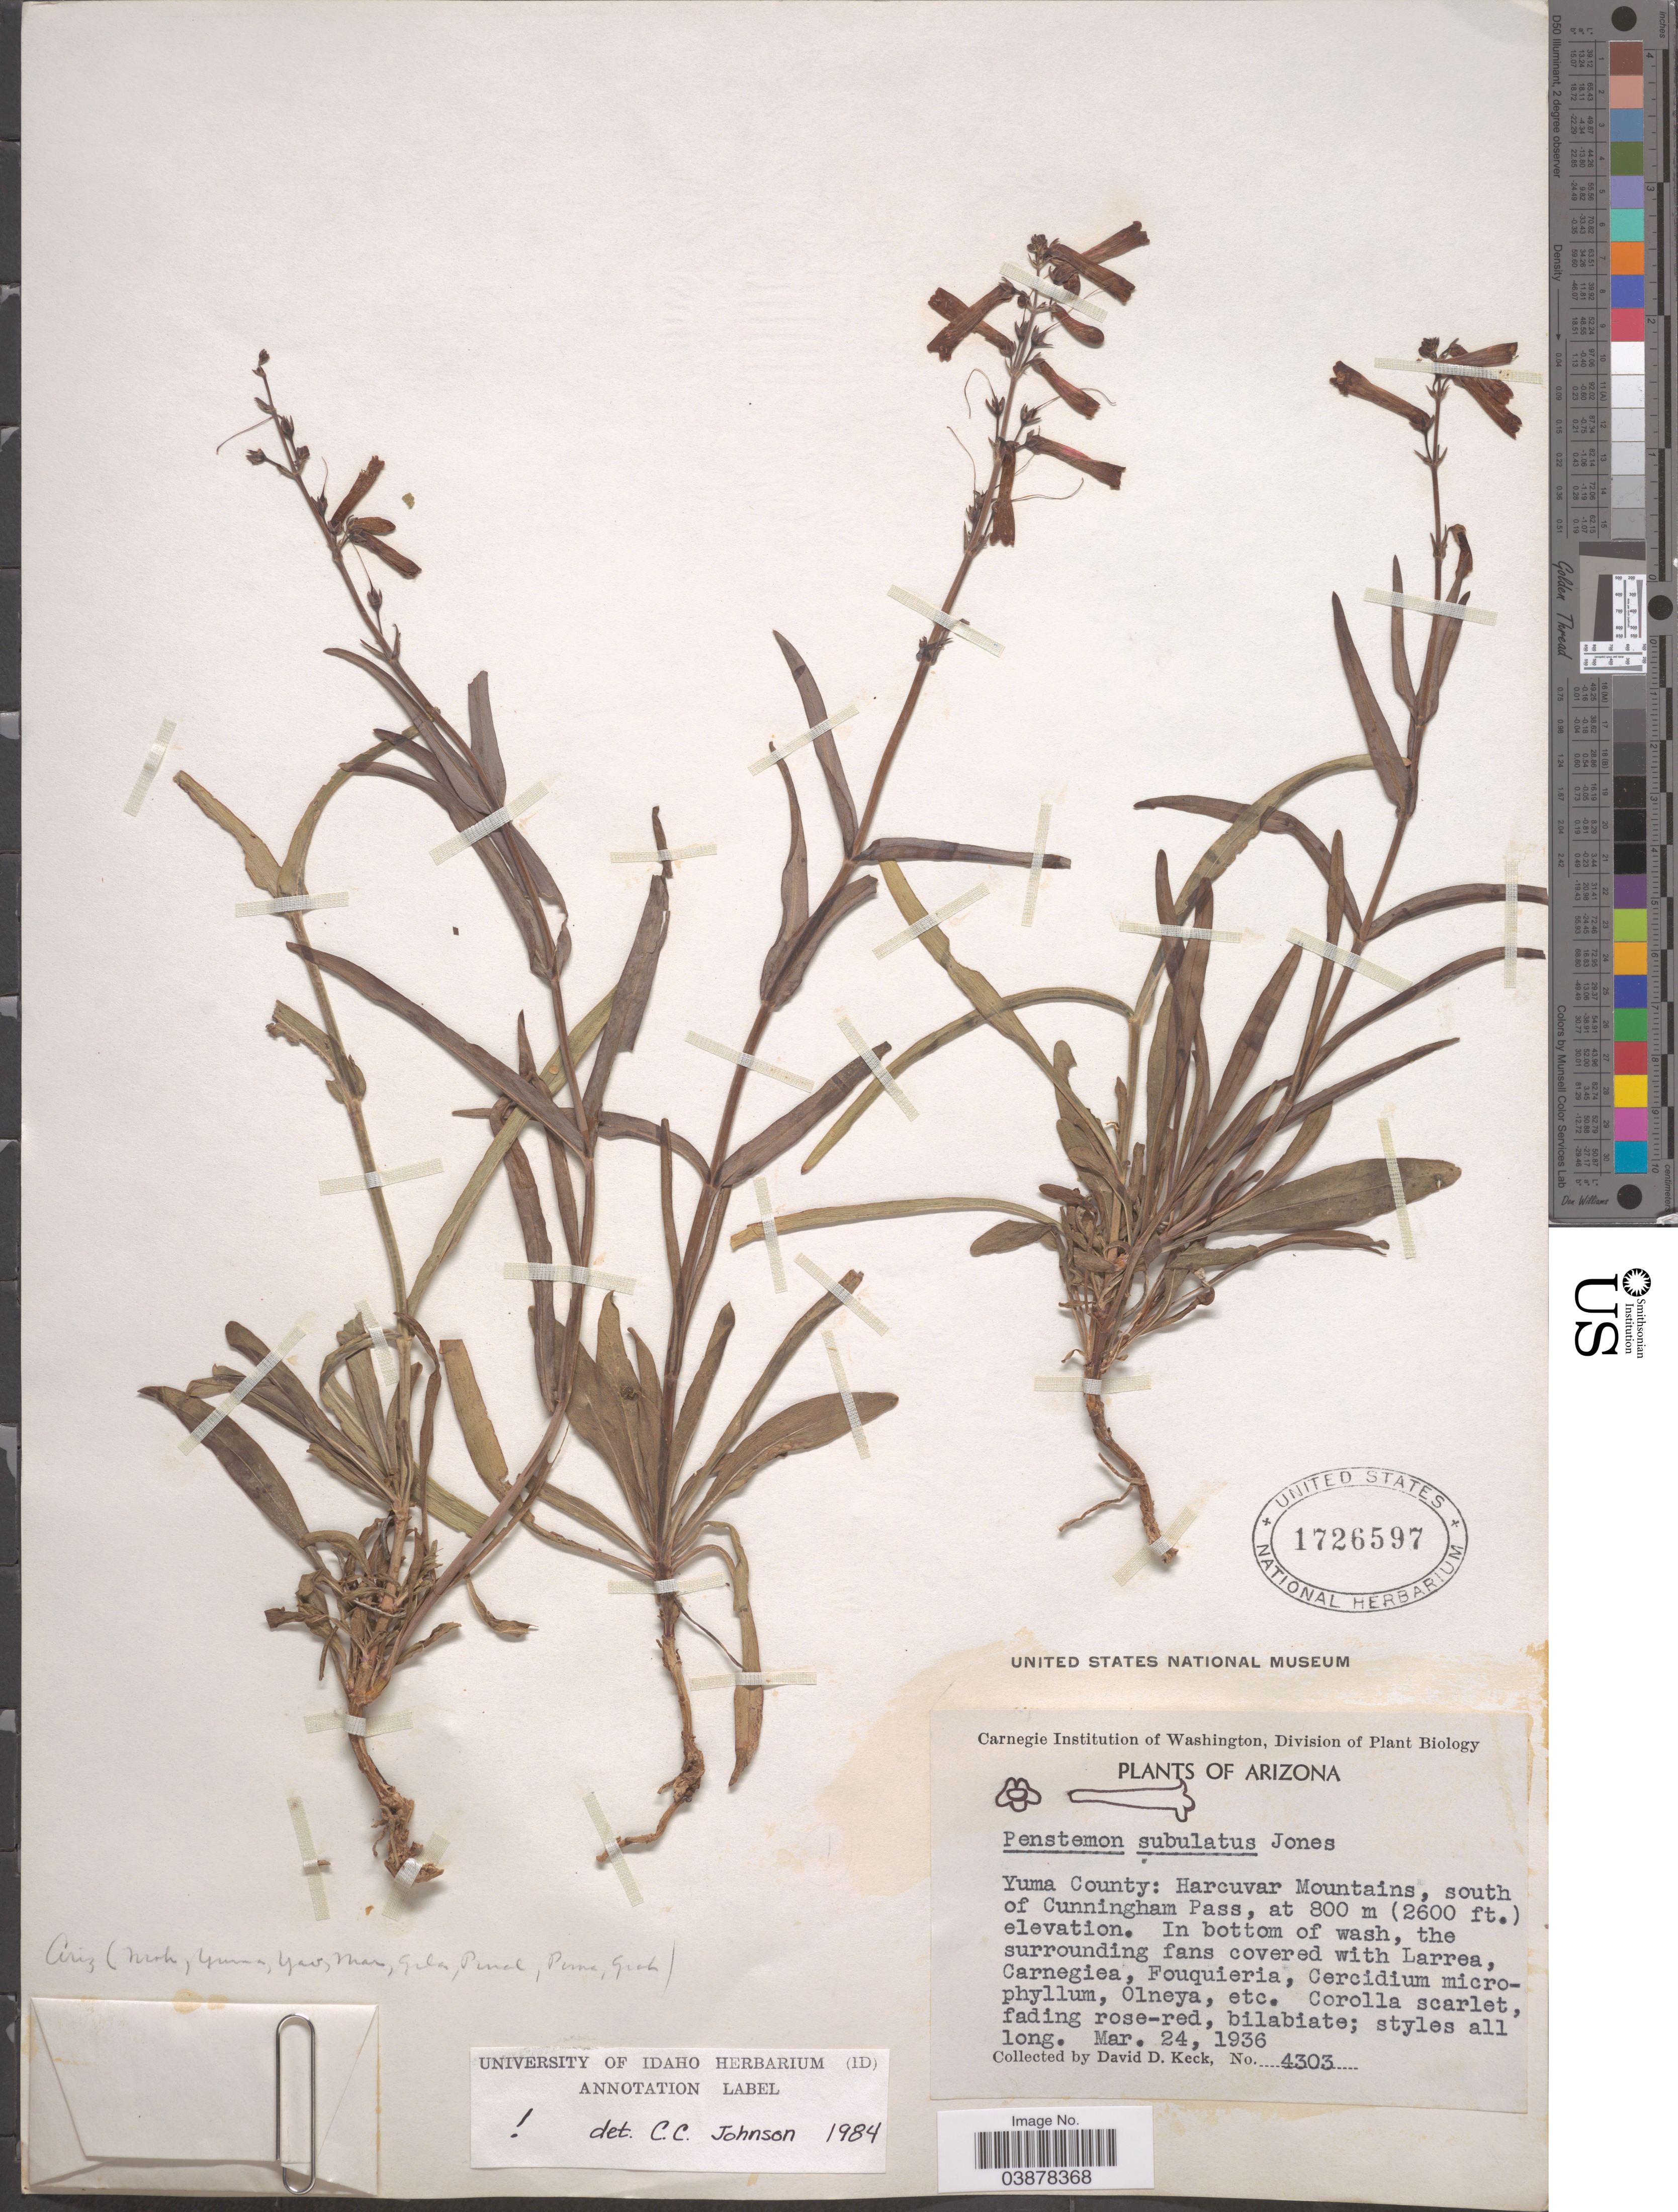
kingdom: Plantae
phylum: Tracheophyta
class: Magnoliopsida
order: Lamiales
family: Plantaginaceae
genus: Penstemon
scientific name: Penstemon subulatus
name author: M.E. Jones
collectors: D. D. Keck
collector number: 4303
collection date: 1936-03-24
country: United States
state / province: Arizona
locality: Yuma County: Harcuvar Mountains, south of Cunningham Pass.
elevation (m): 800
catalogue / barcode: US 1726597